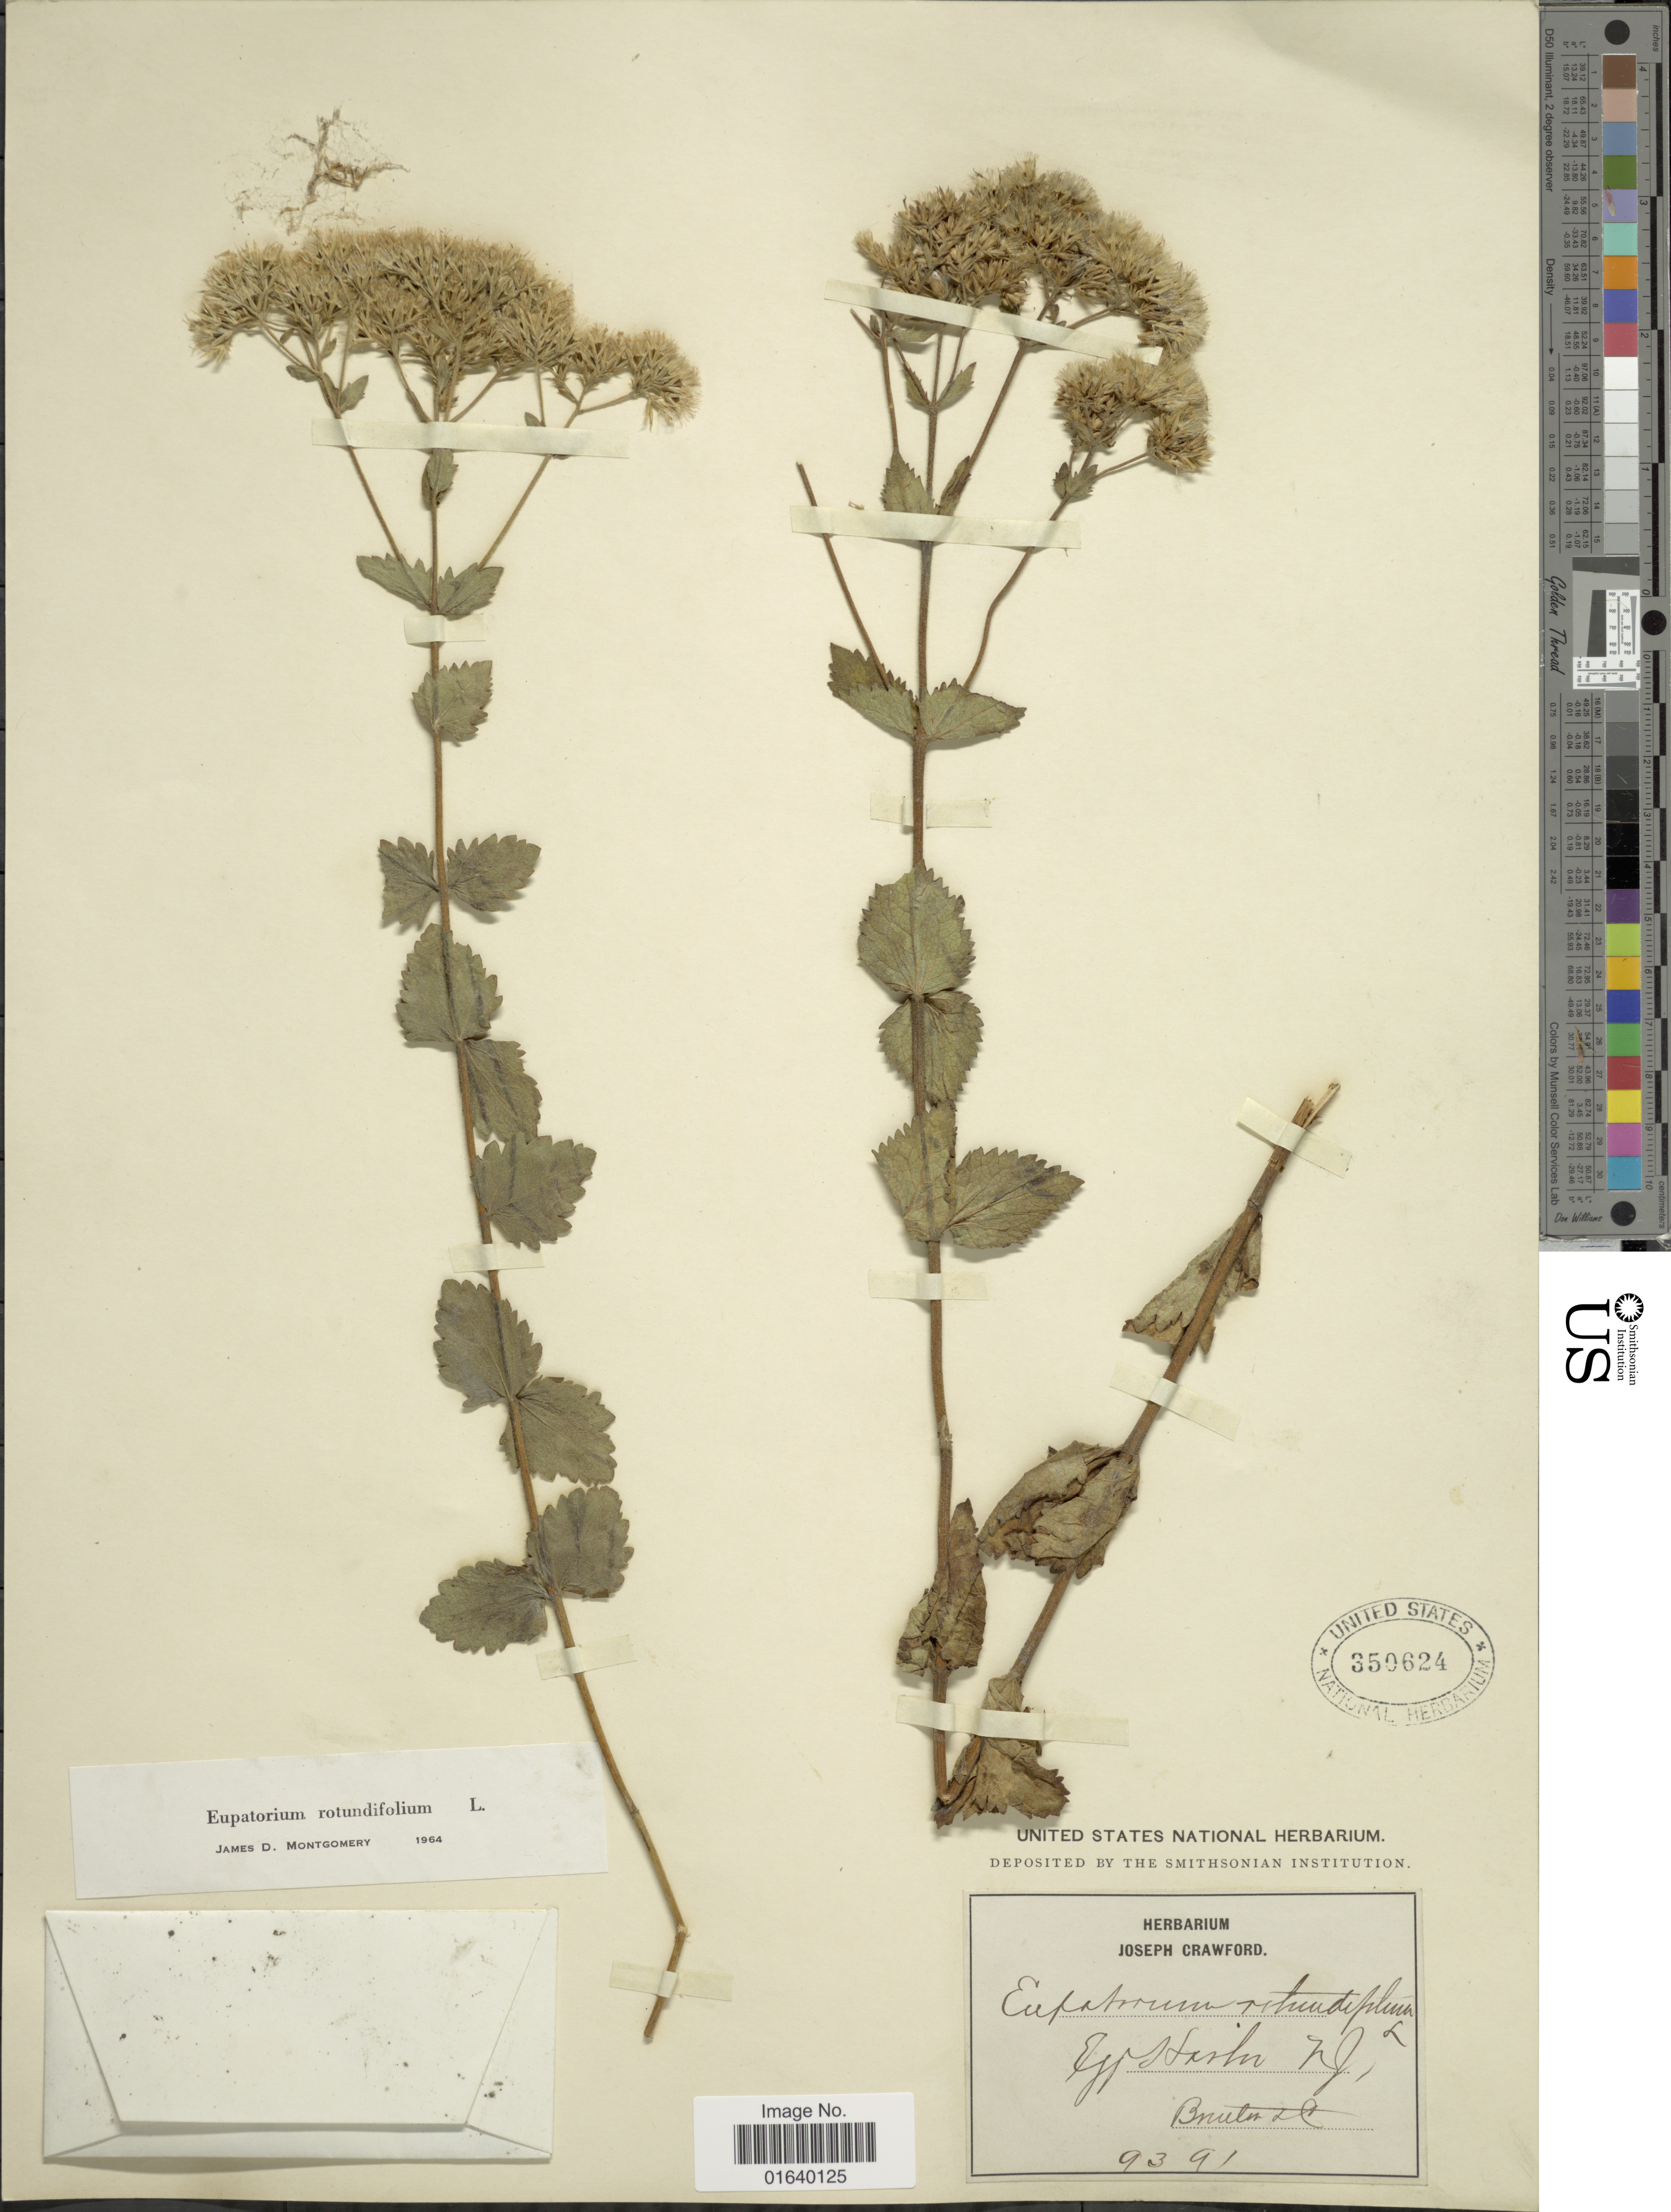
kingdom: Plantae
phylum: Tracheophyta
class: Magnoliopsida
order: Asterales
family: Asteraceae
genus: Eupatorium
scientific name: Eupatorium rotundifolium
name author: L.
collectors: ex herb. Joseph Crawford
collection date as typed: Transcribed d/m/y: 9/3/91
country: United States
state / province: New Jersey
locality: Egg Harbor.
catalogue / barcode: US 350624